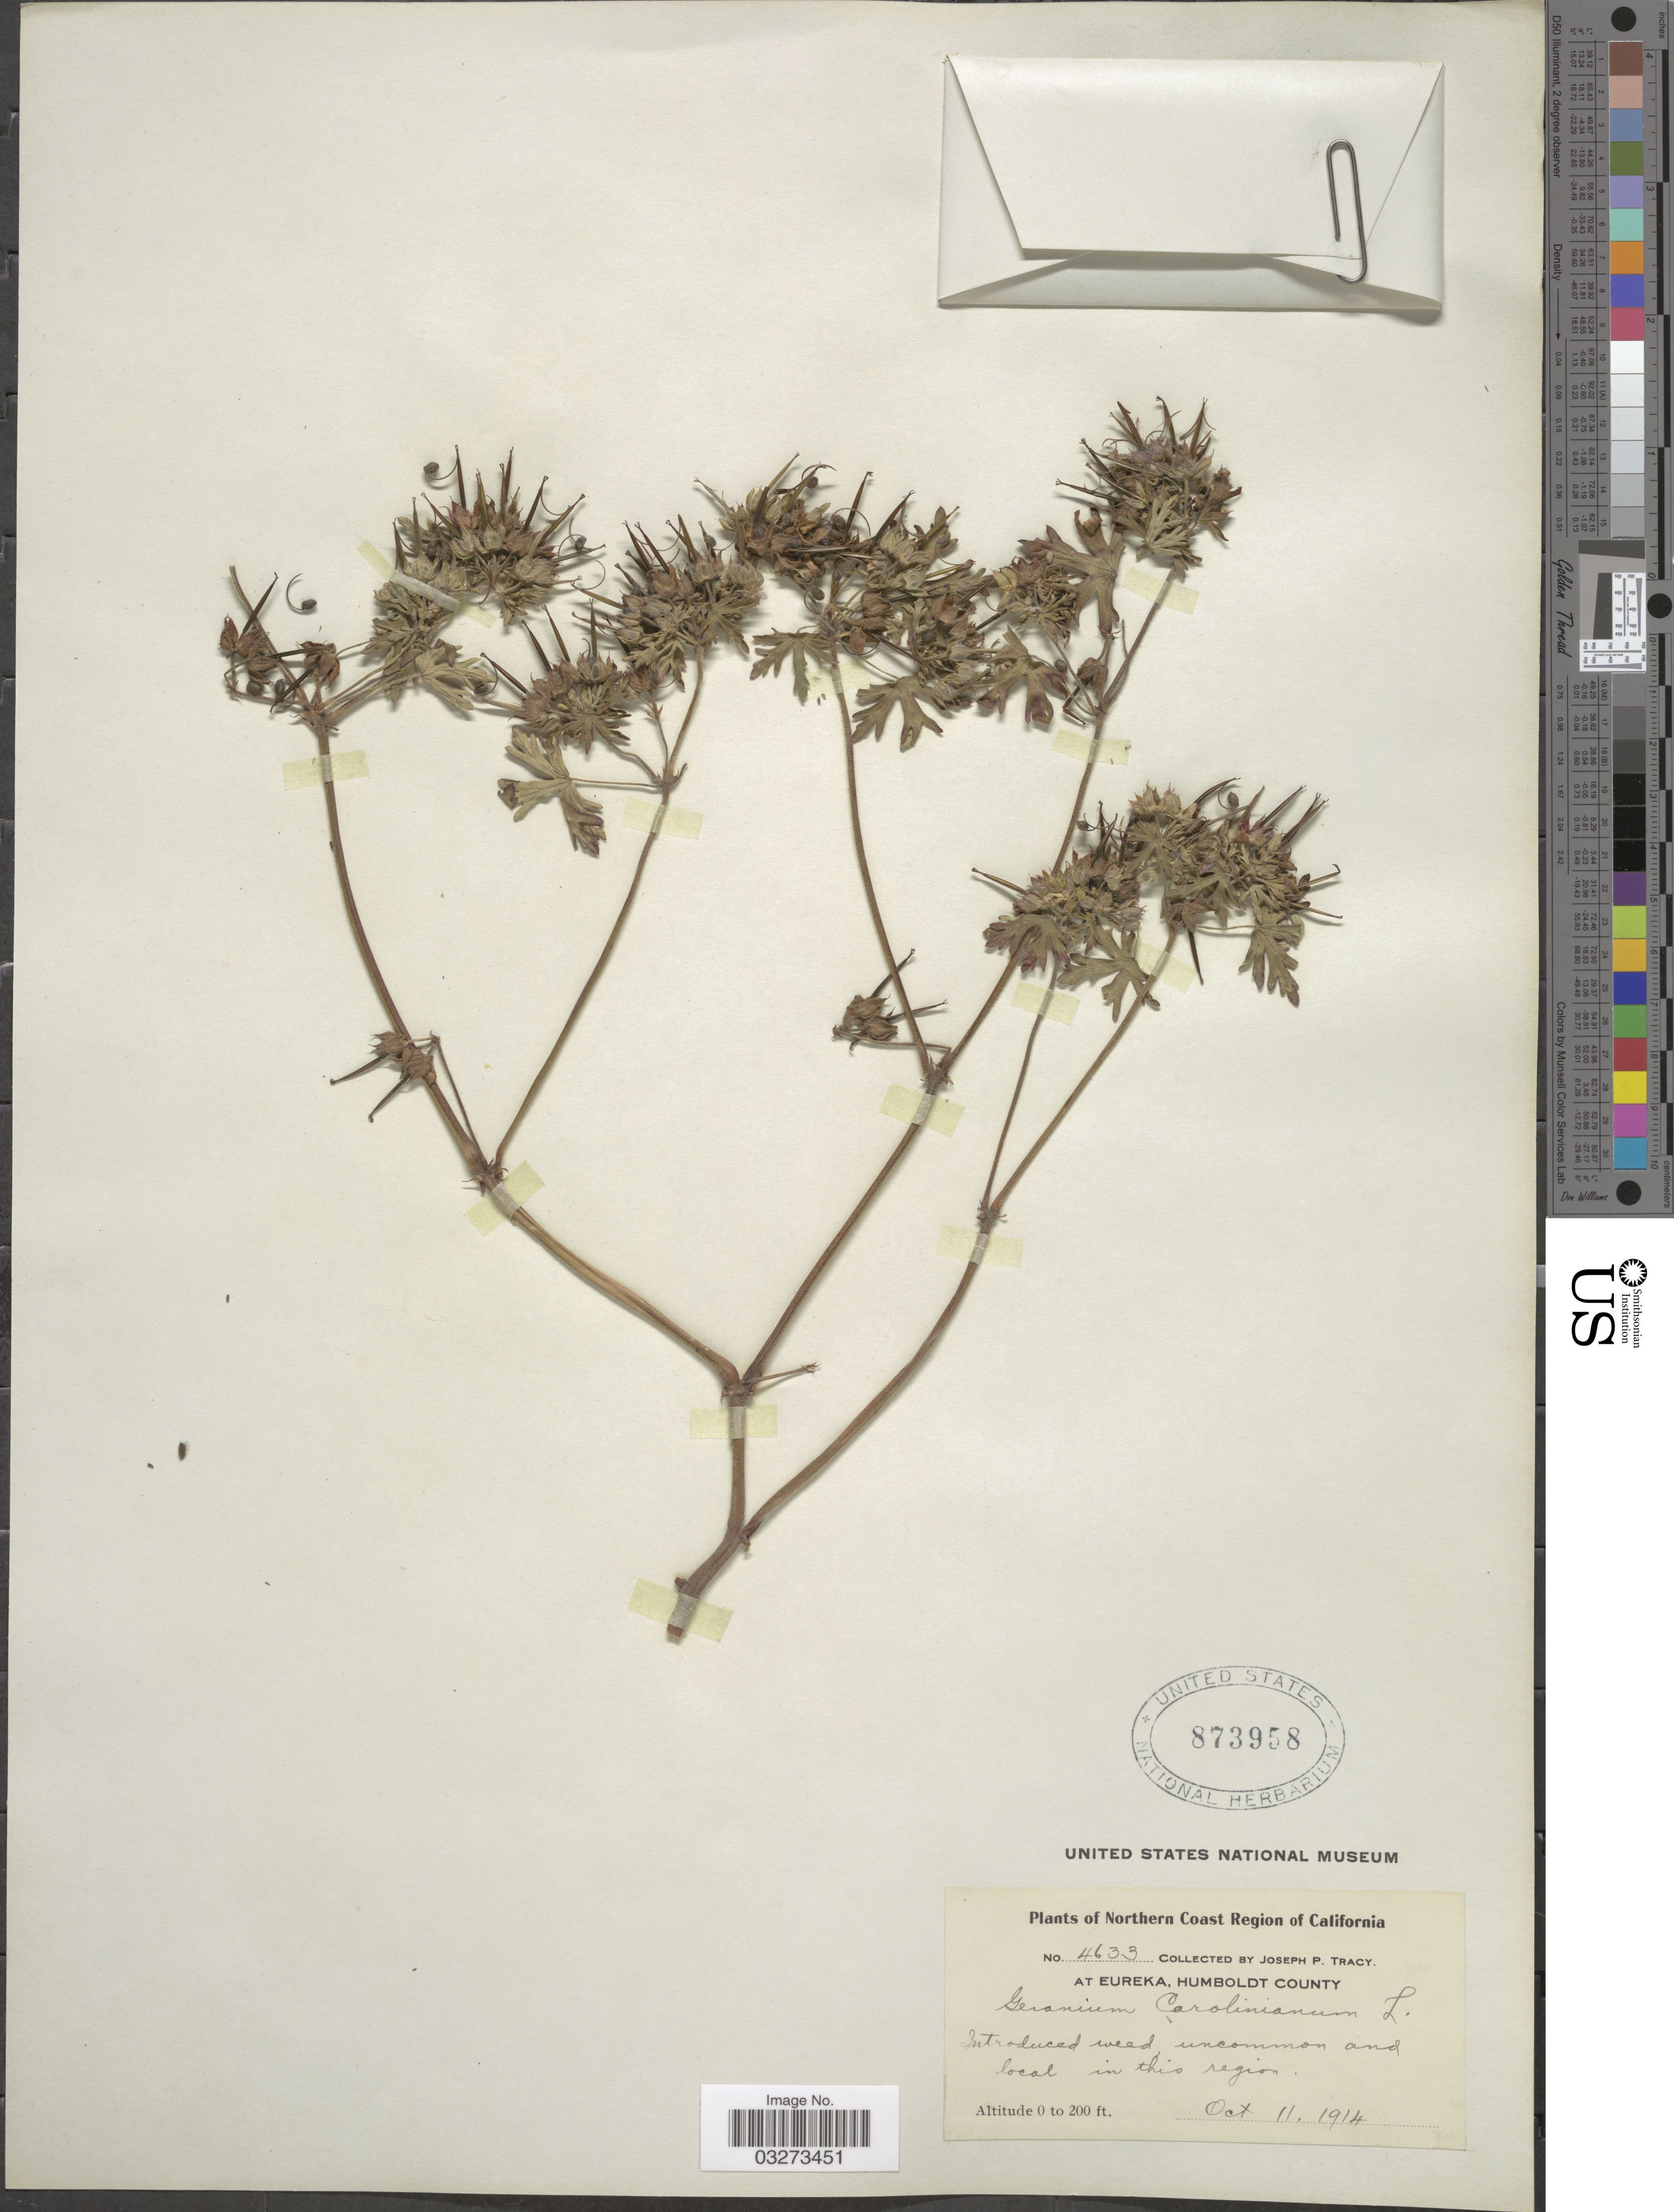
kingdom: Plantae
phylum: Tracheophyta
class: Magnoliopsida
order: Geraniales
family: Geraniaceae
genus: Geranium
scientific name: Geranium carolinianum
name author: L.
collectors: J. Tracy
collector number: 4633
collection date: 1914-10-11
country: United States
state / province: California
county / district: Humboldt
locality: Northern Coast Region of California, at Eureka, Humboldt County.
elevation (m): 0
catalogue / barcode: US 873958